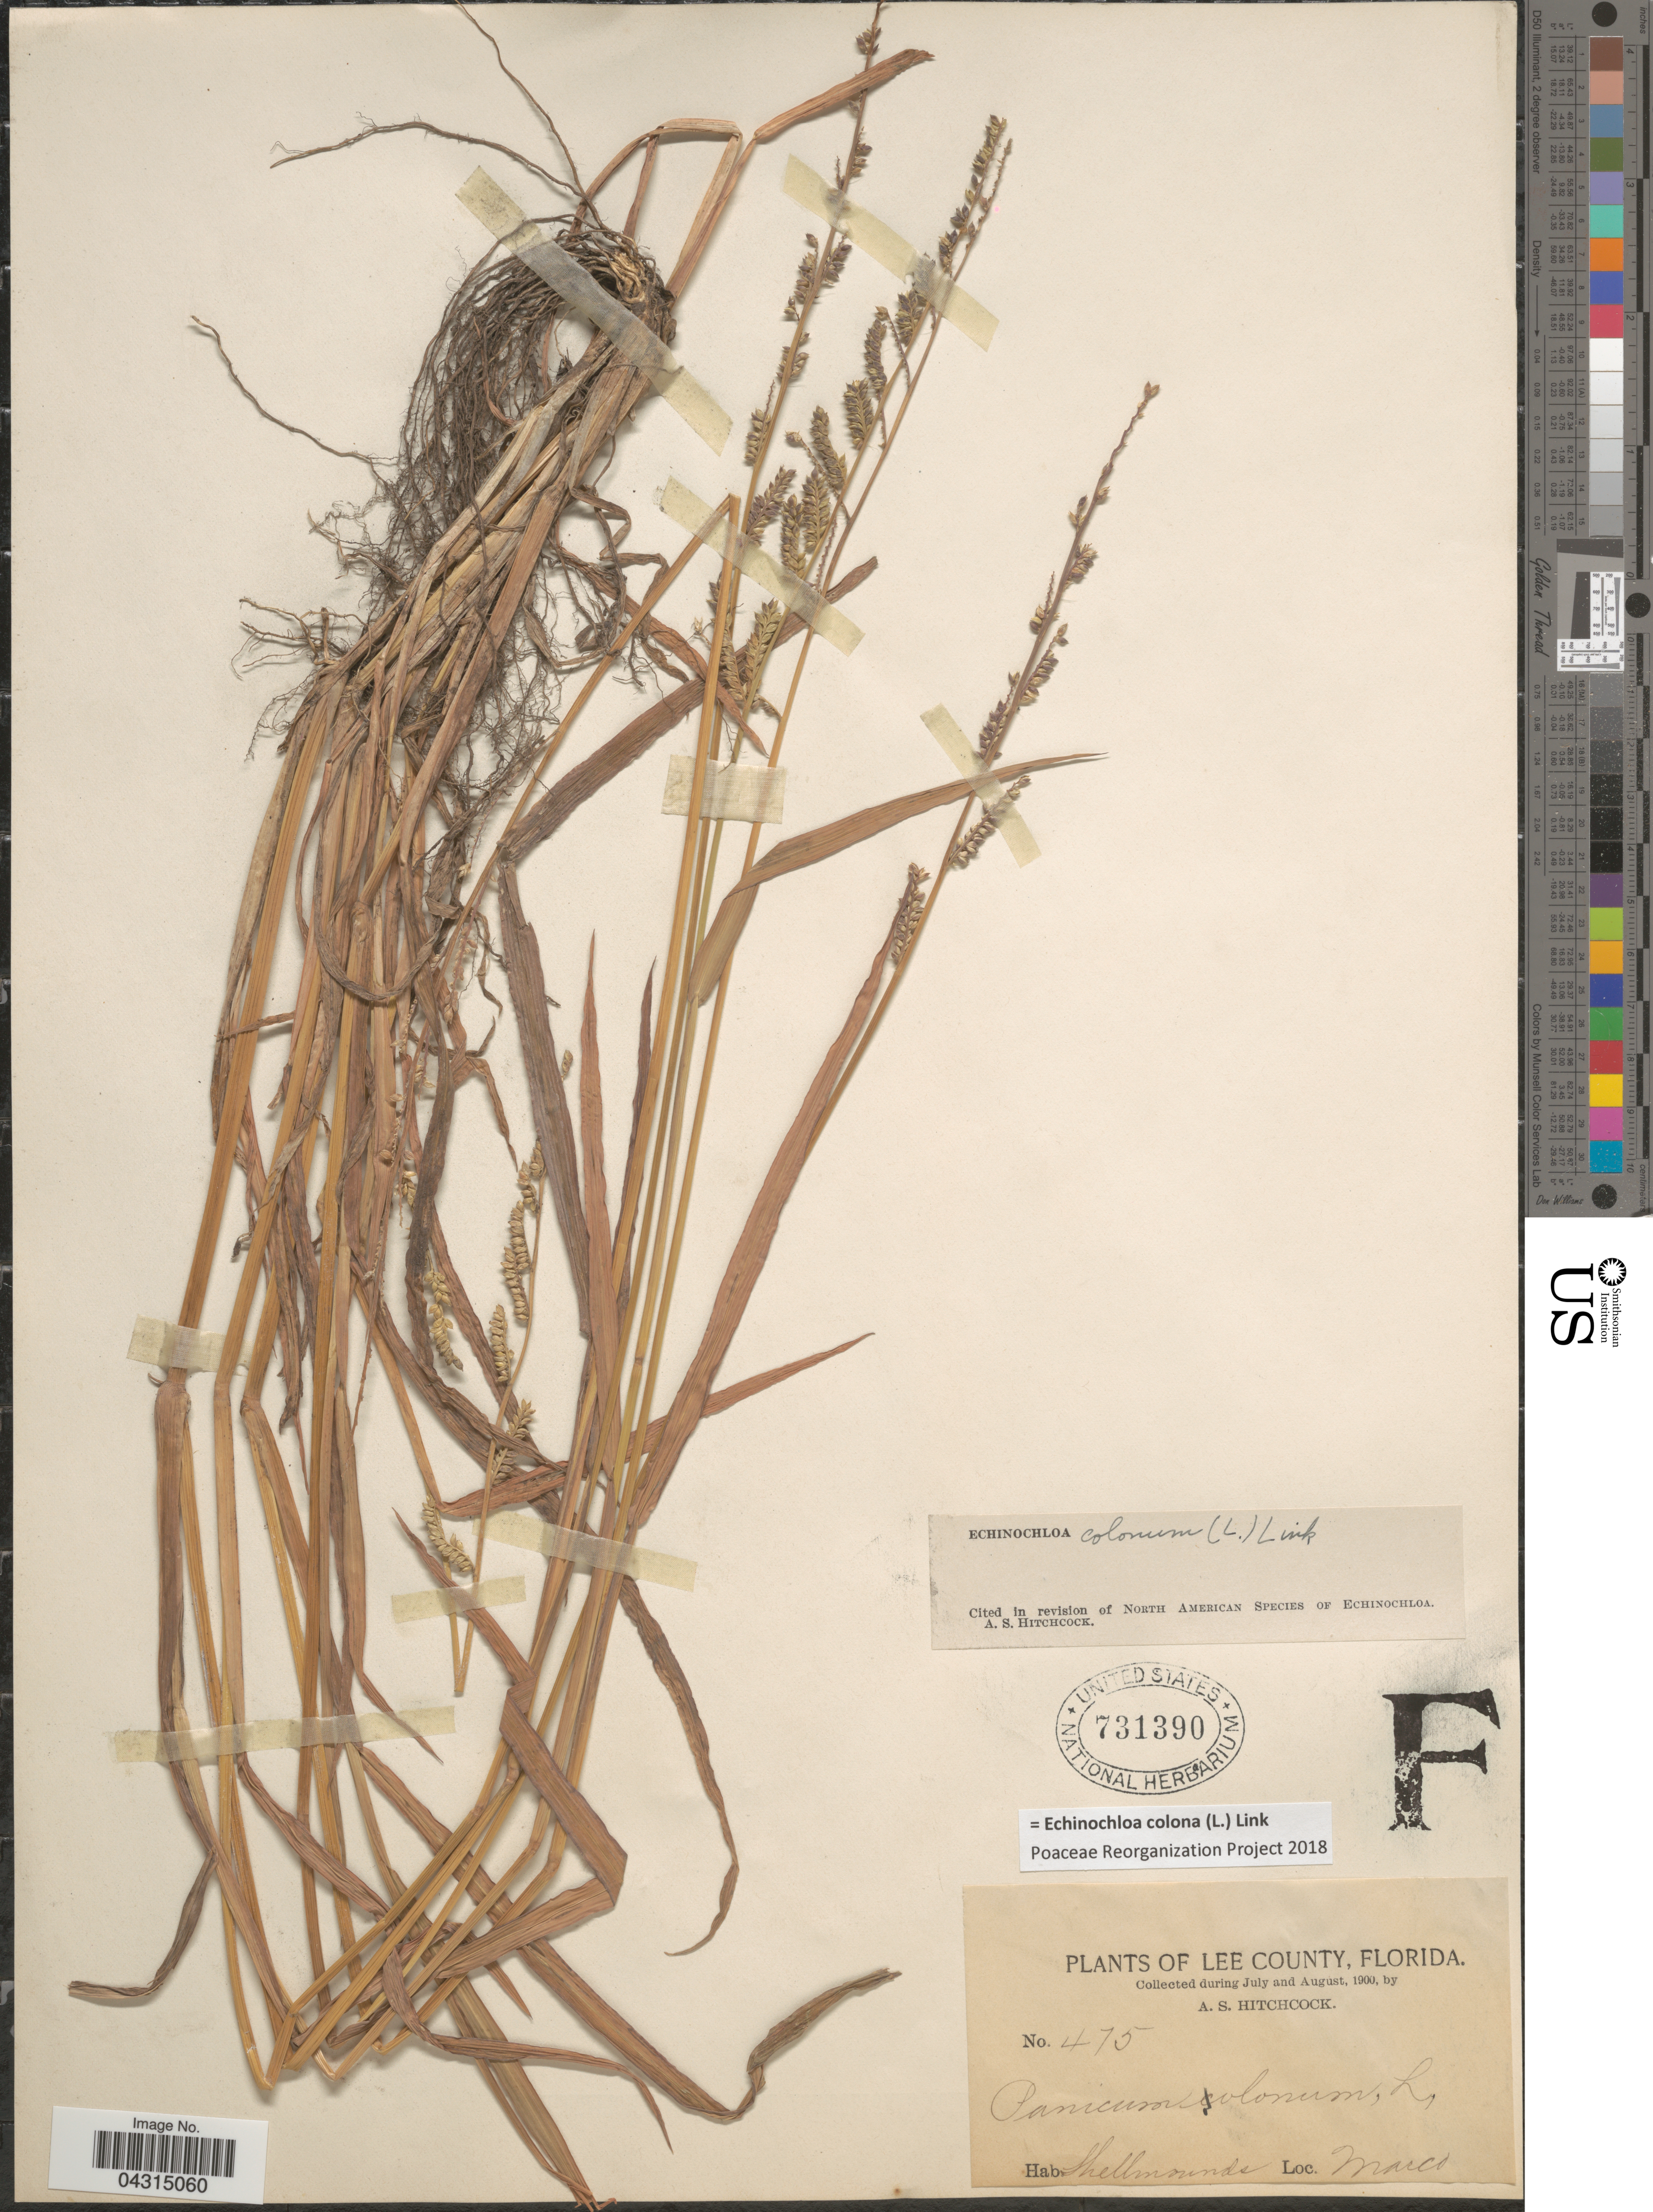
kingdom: Plantae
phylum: Tracheophyta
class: Liliopsida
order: Poales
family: Poaceae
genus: Echinochloa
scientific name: Echinochloa colona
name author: (L.) Link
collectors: A. S. Hitchcock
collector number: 475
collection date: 1900-07/1900-08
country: United States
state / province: Florida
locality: Lee County. Shellmounds. Marco.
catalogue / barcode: US 731390